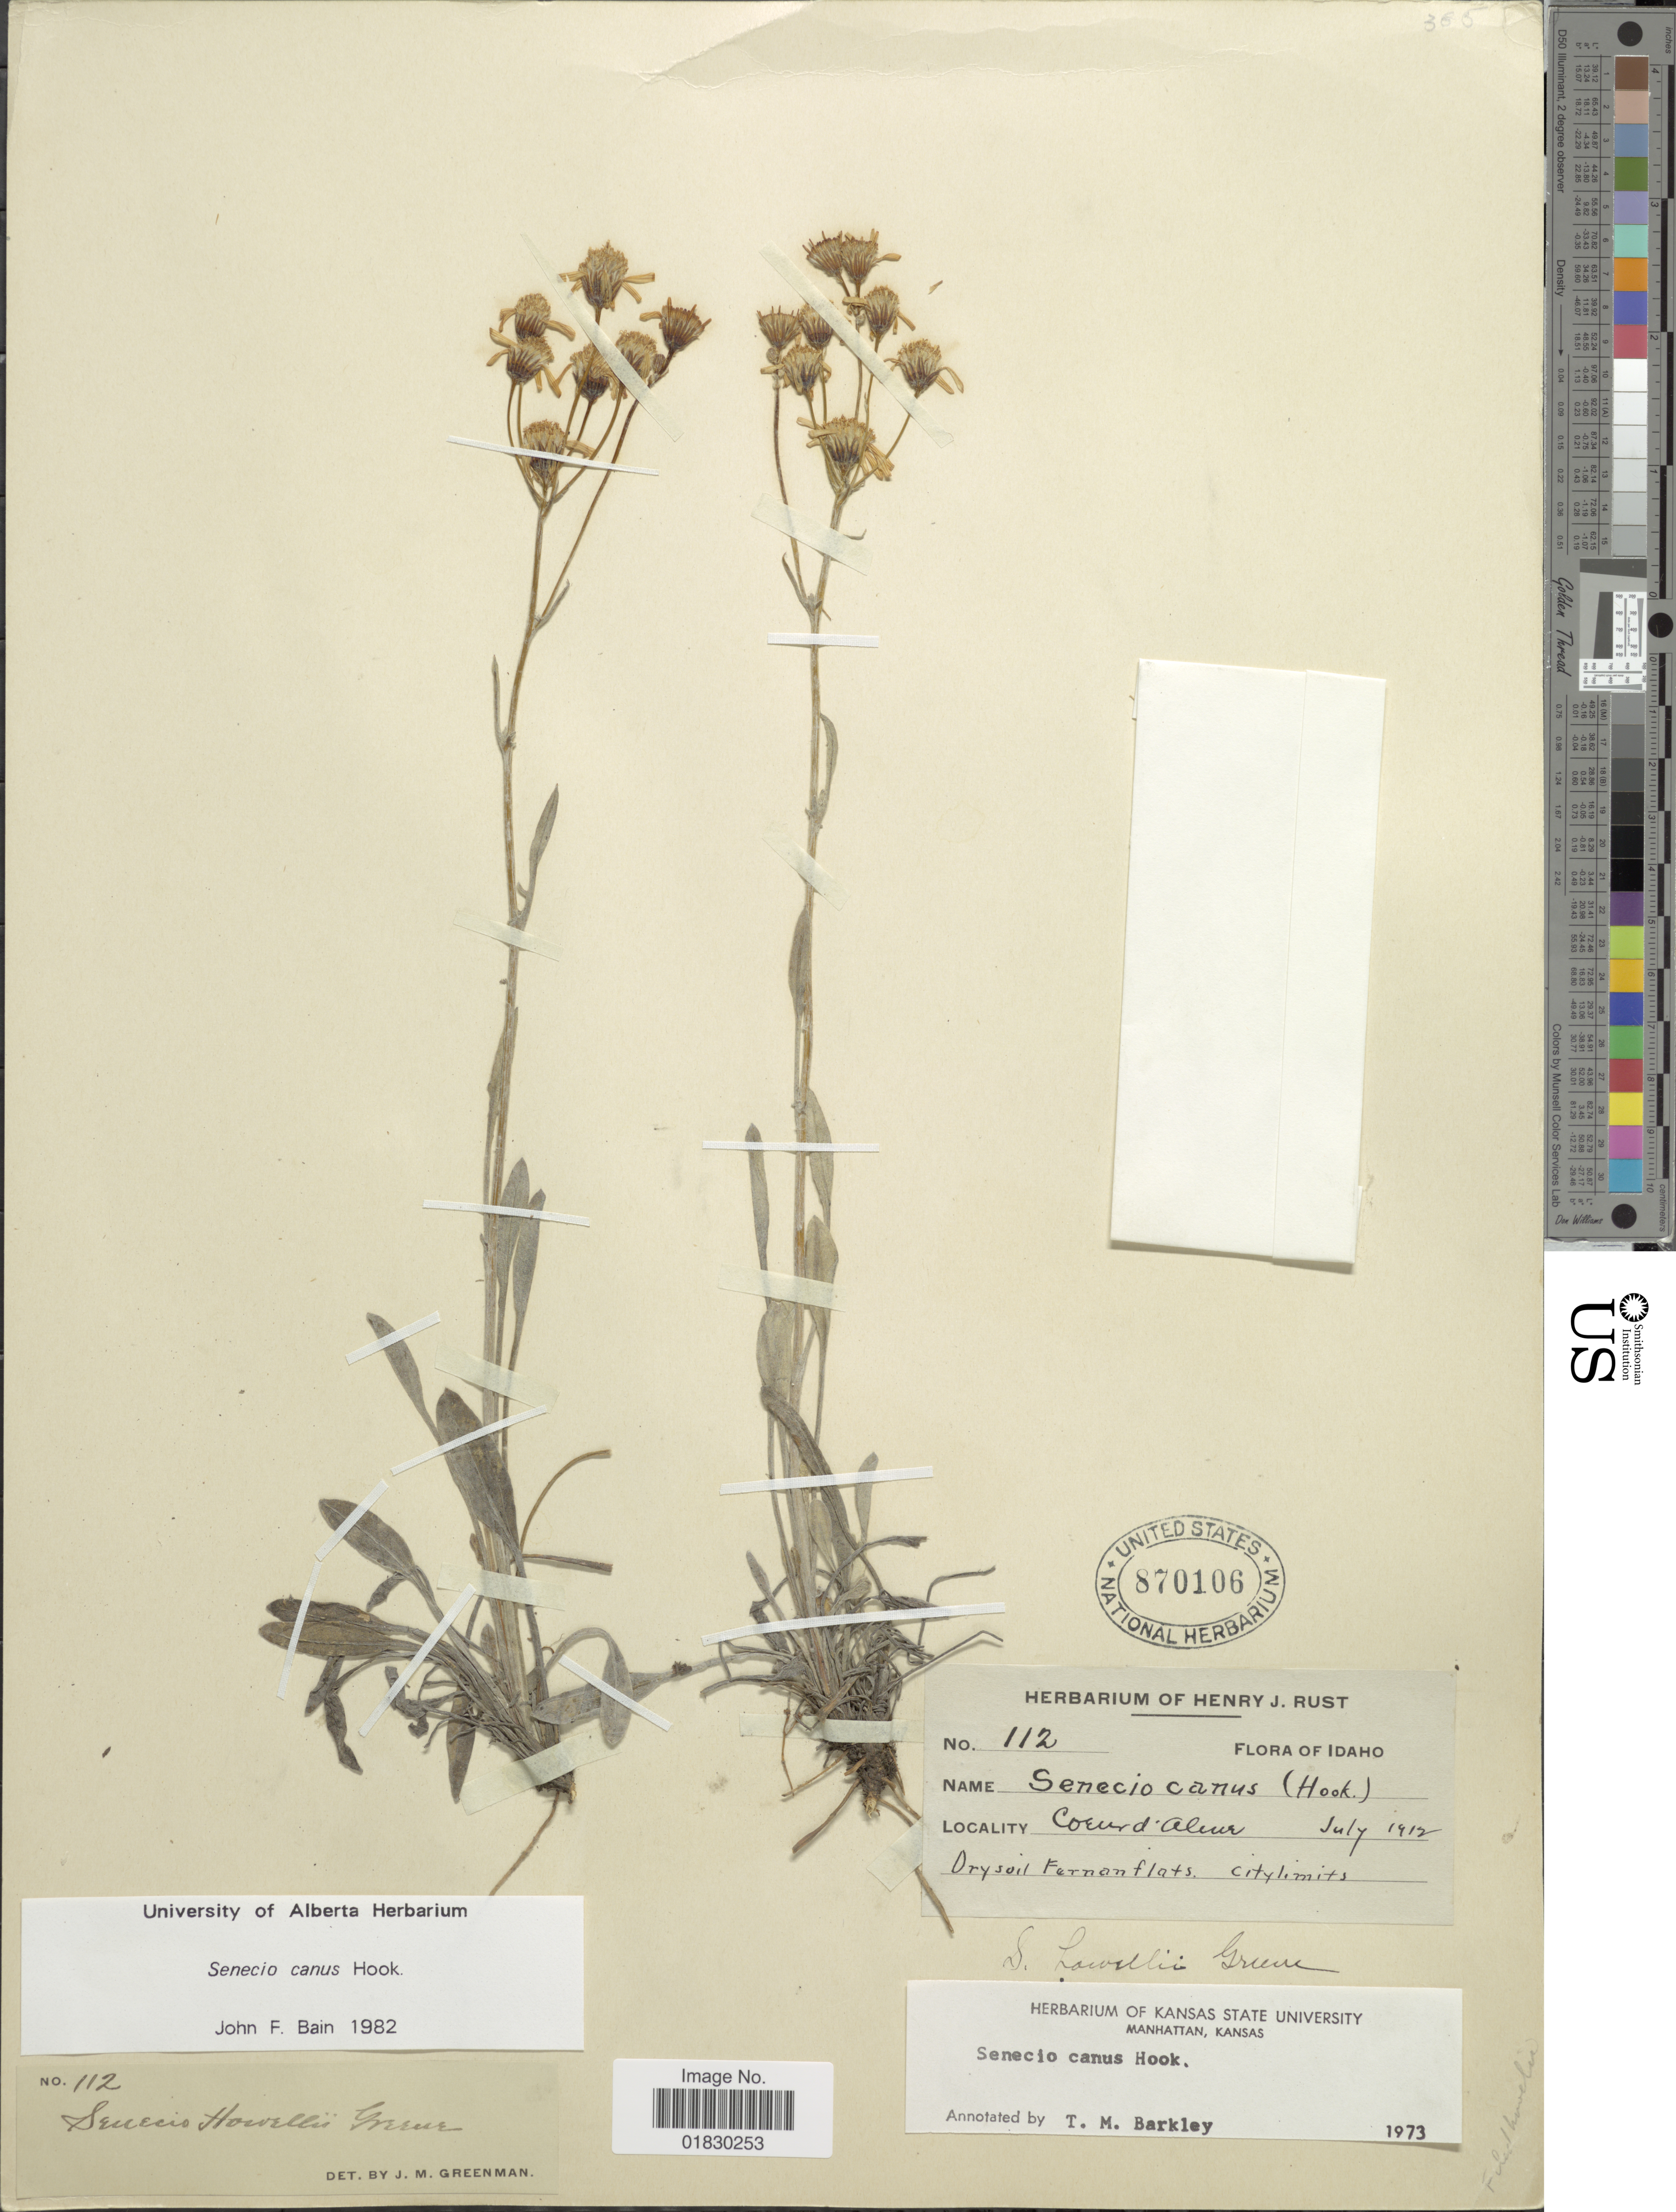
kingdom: Plantae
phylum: Tracheophyta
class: Magnoliopsida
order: Asterales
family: Asteraceae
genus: Packera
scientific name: Packera cana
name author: (Hook.) W.A. Weber & Á. Löve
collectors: ex herb. Henry J. Rust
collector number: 112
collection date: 1912-07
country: United States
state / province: Idaho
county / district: Kootenai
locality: Coeur d'Alene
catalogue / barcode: US 870106